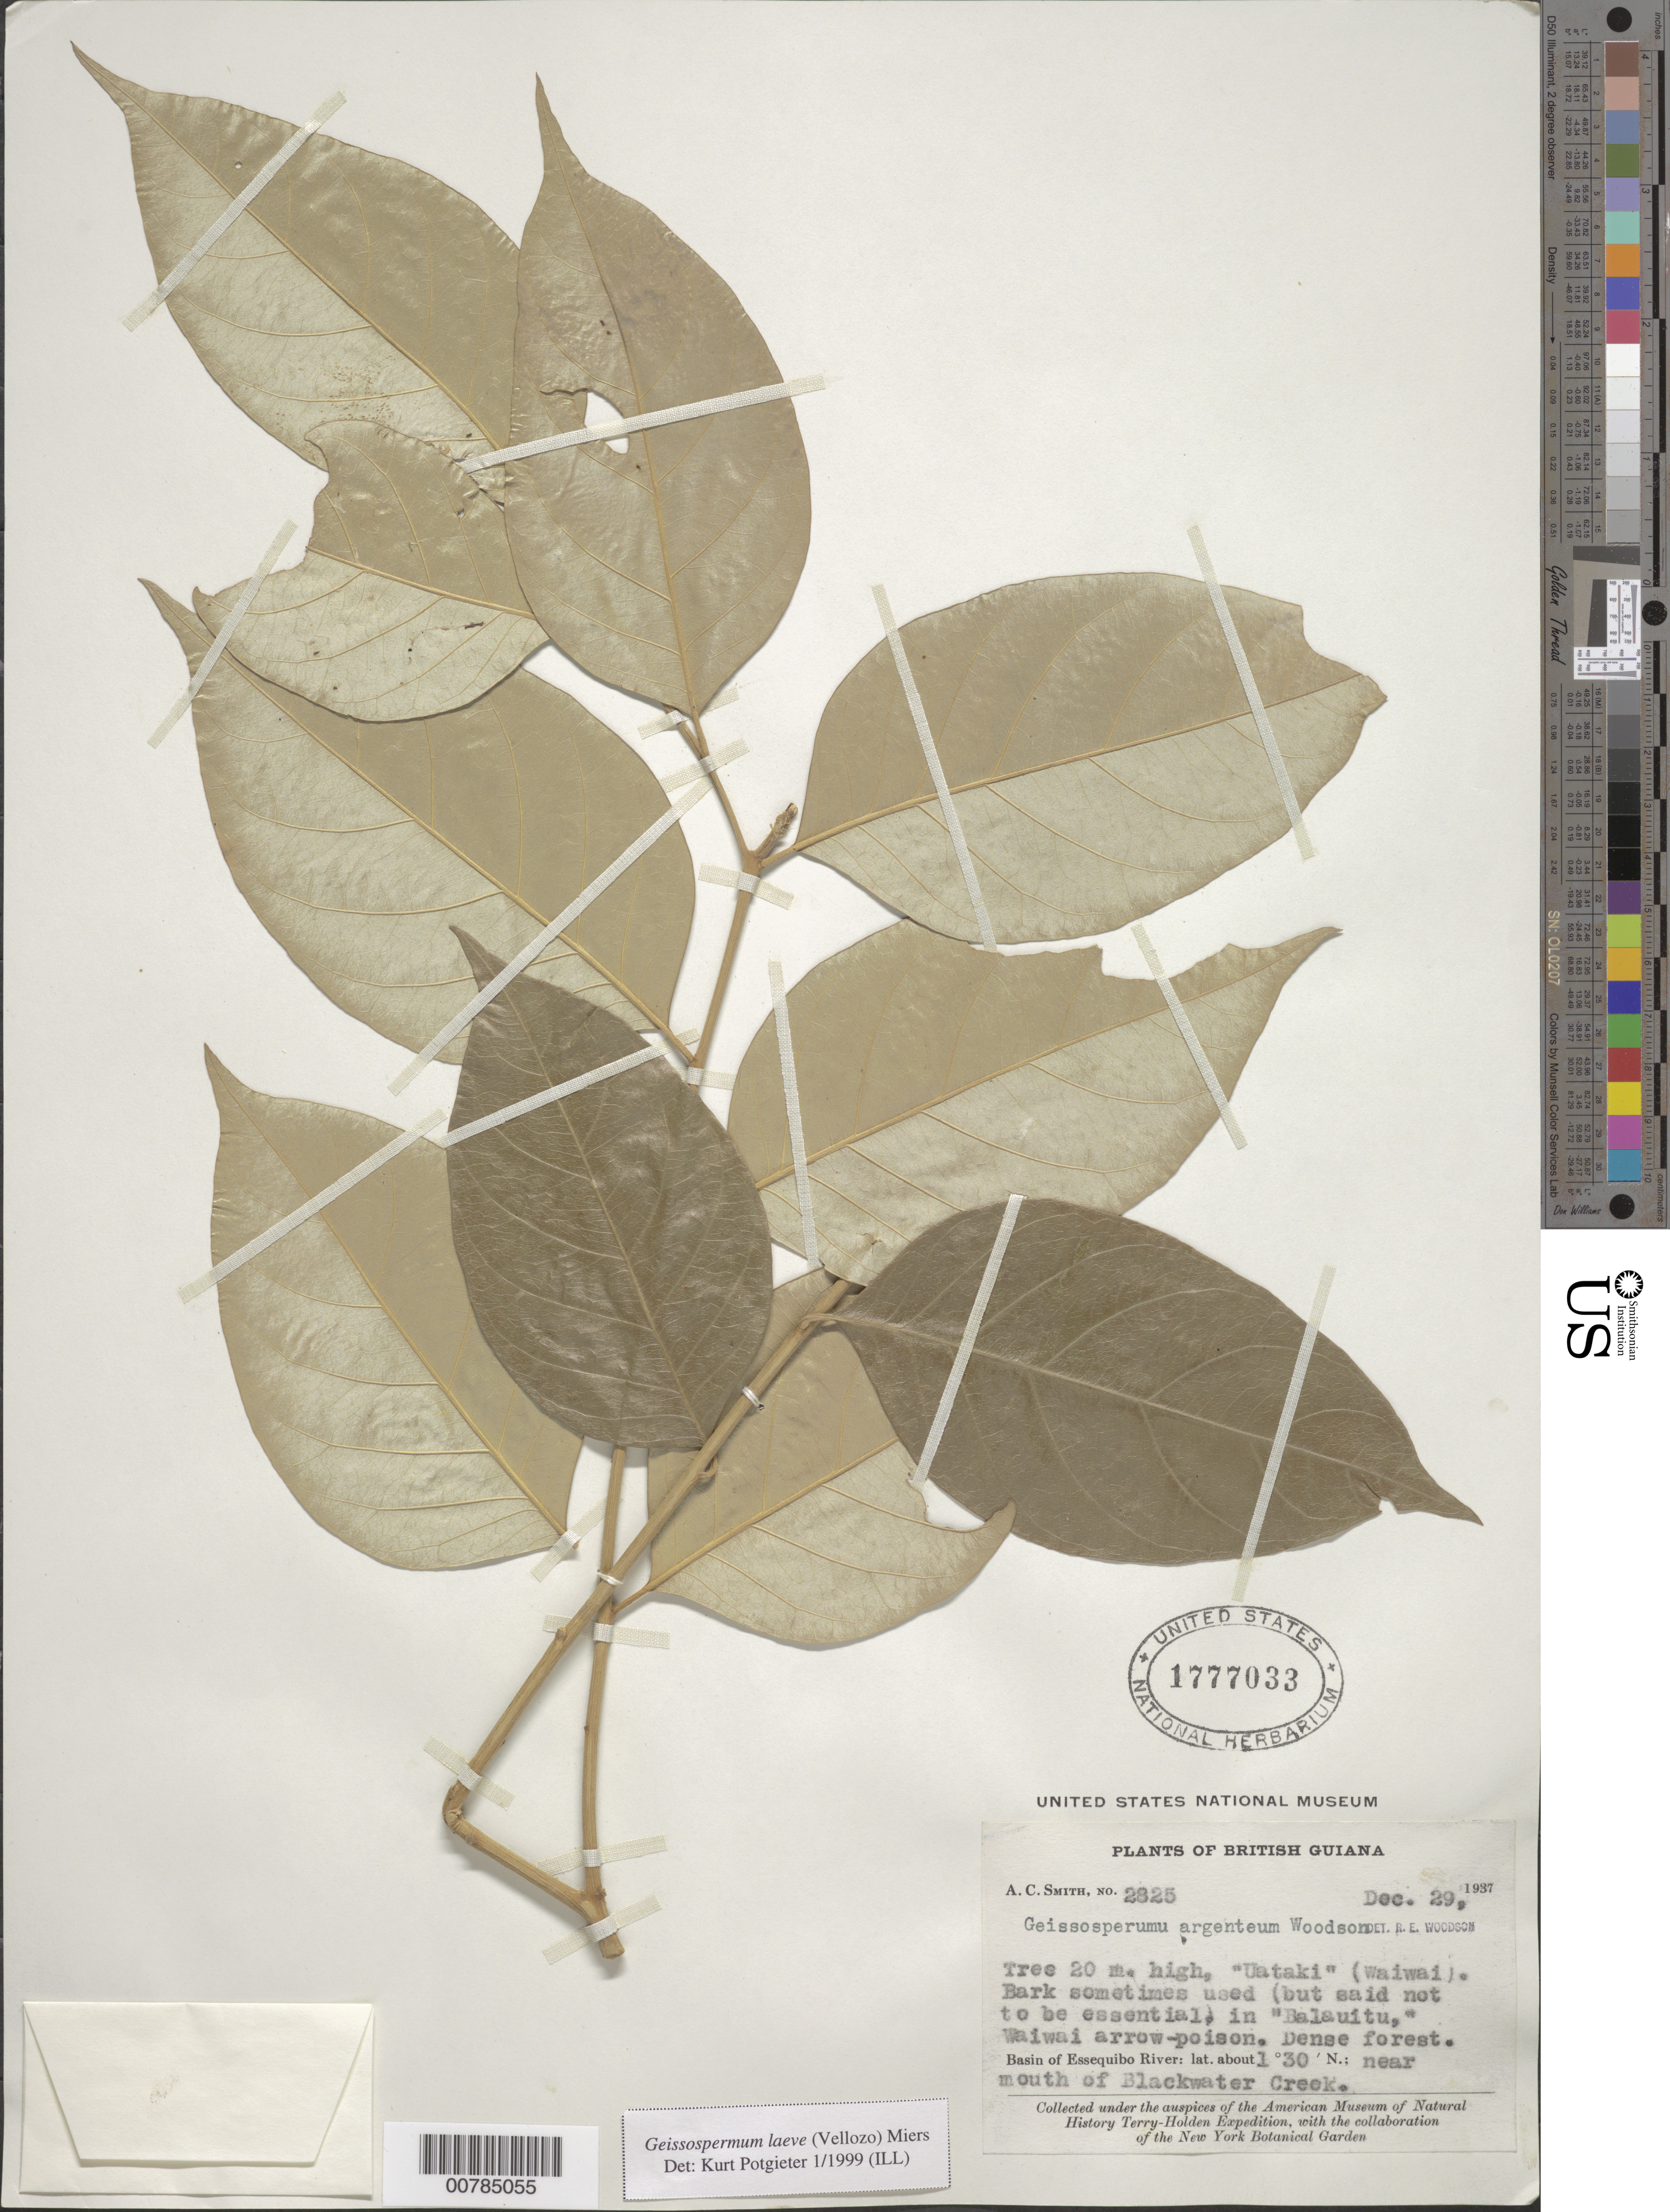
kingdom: Plantae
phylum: Tracheophyta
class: Magnoliopsida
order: Gentianales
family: Apocynaceae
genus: Geissospermum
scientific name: Geissospermum laeve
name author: (Thunb.) Miers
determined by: Potgieter, K.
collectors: A. C. Smith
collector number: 2825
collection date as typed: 29-Dec-37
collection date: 1937-12-29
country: Guyana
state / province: U. Takutu-U. Essequibo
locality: Essequibo River basin, near mouth of Blackwater Creek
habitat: Dense forest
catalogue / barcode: US 1777033